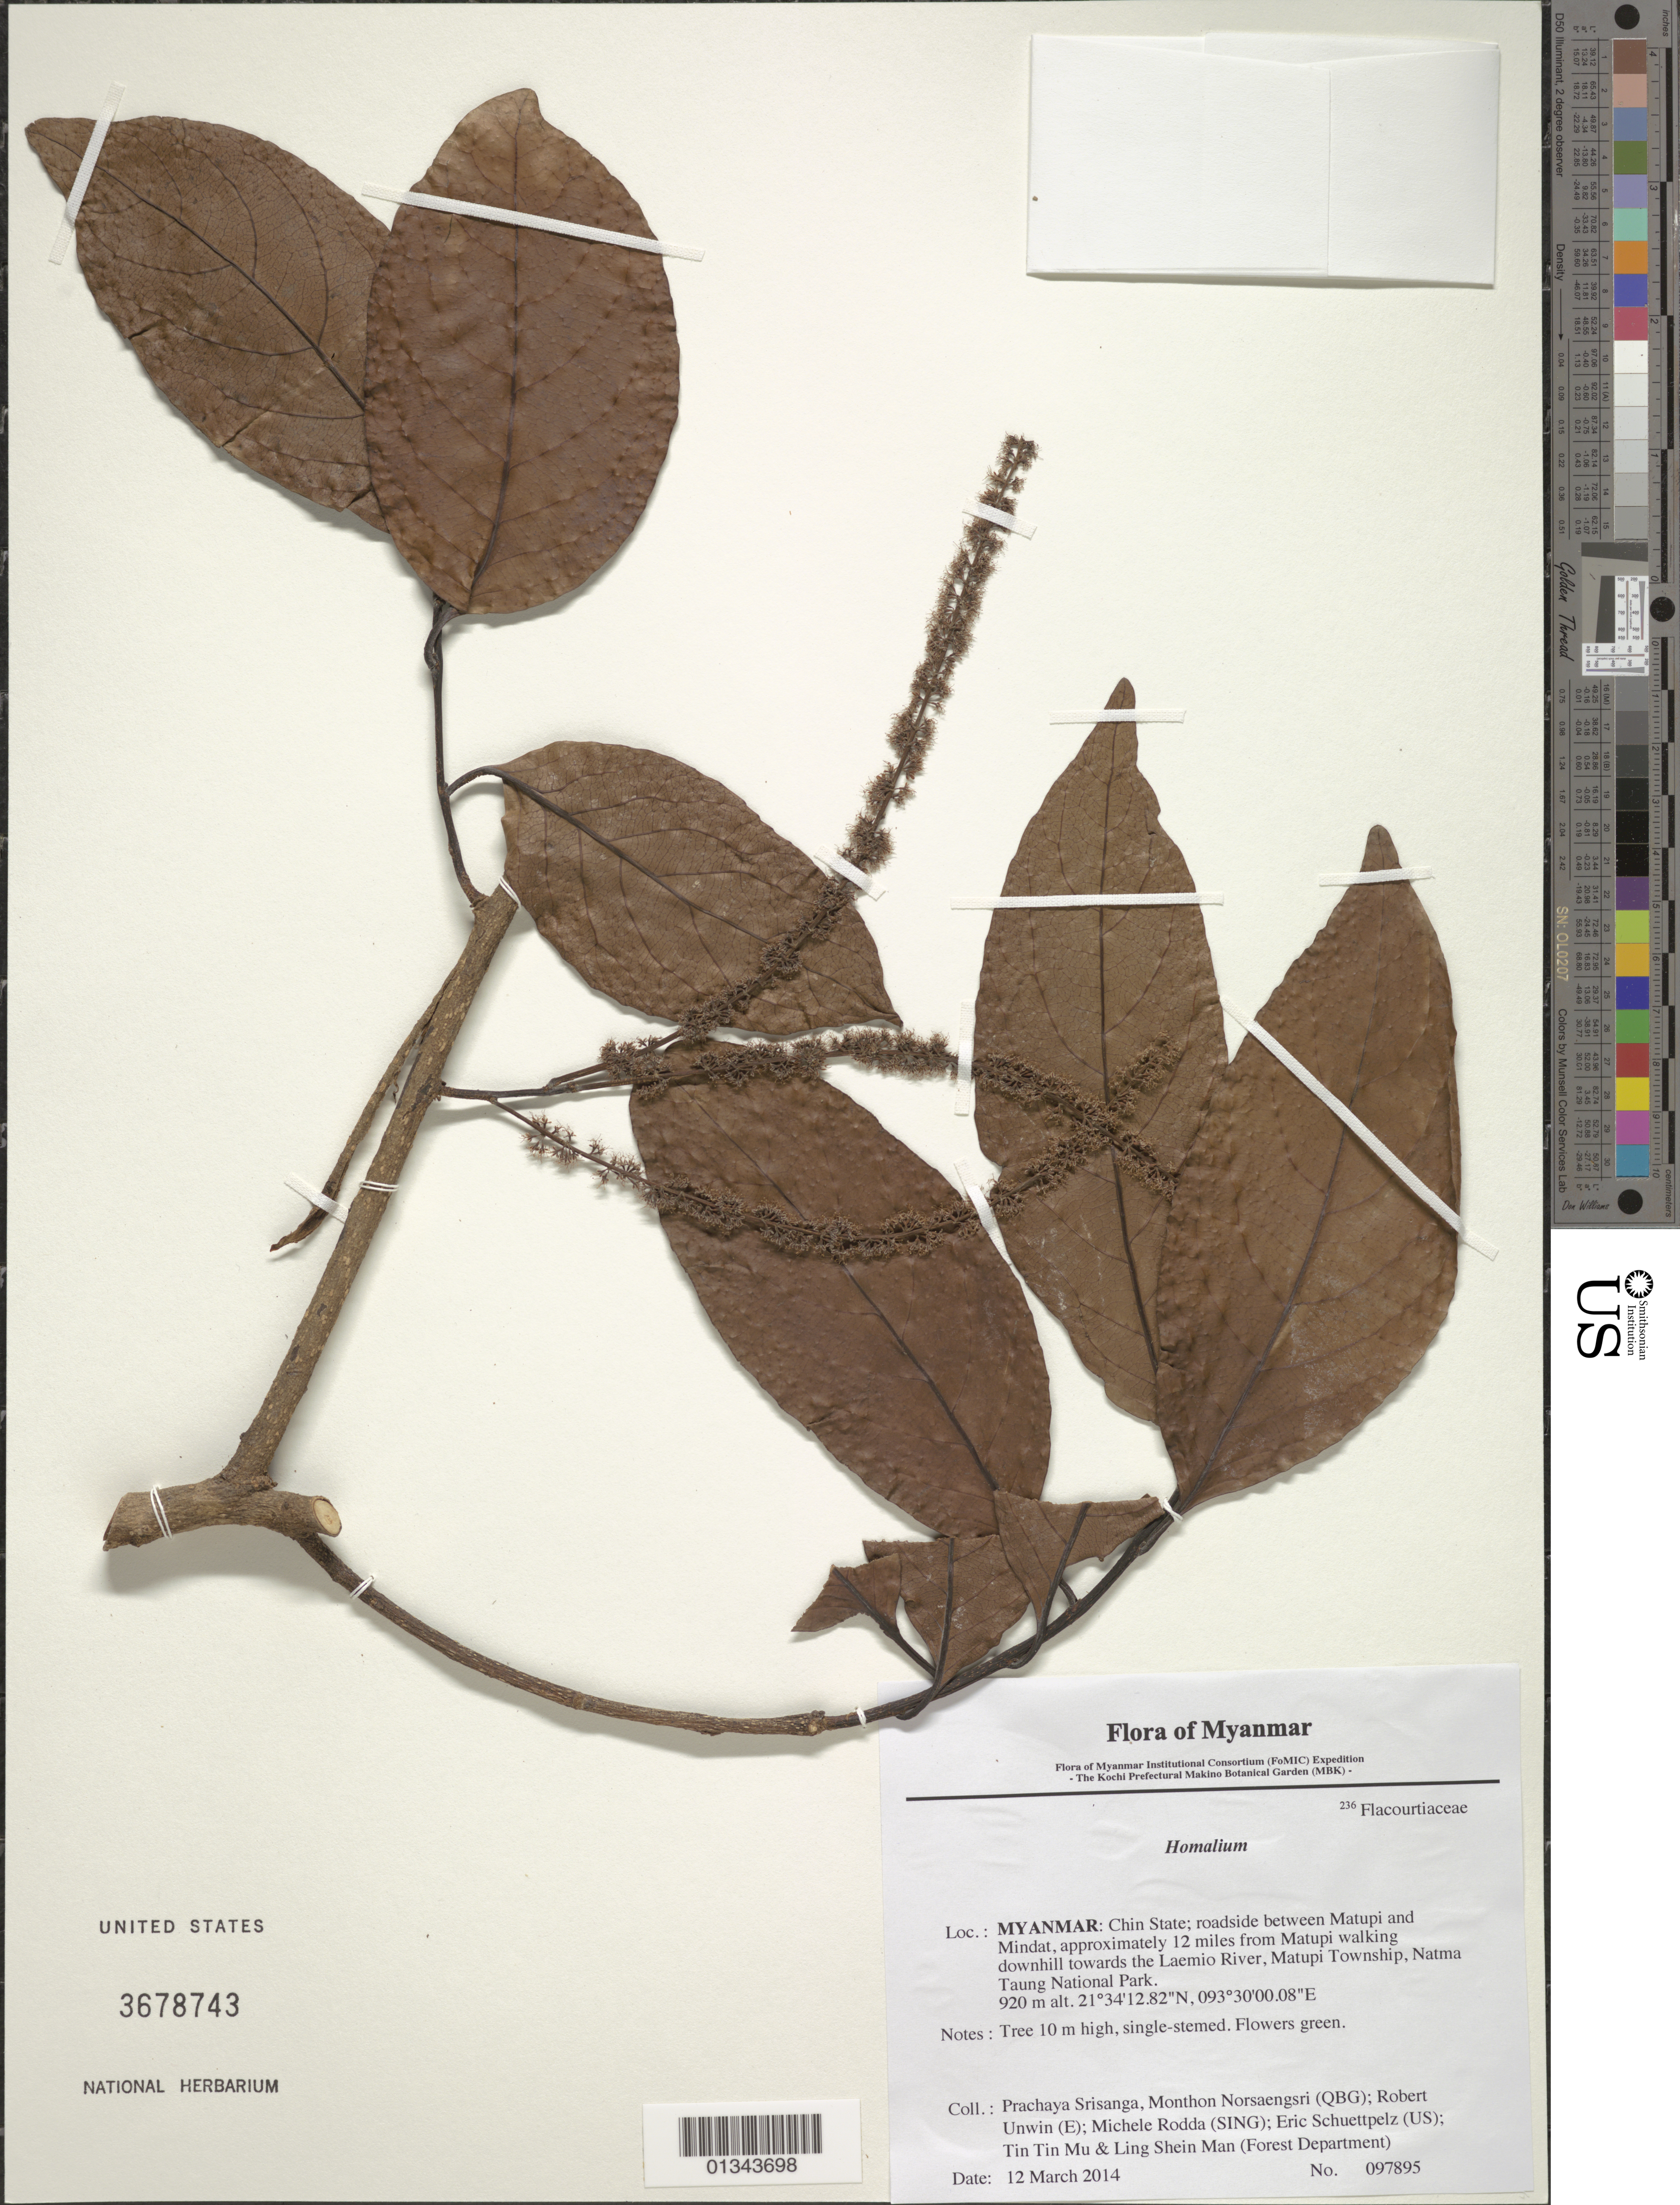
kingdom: Plantae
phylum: Tracheophyta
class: Magnoliopsida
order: Malpighiales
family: Salicaceae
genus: Homalium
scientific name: Homalium sp.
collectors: P. Srisanga, M. Norsaengsri, R. Unwin, M. Rodda, E. Schuettpelz, Tin Tin Mu & Ling Shein Man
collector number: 97895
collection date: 2014-03-12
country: Myanmar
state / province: Chin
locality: Roadside between Matupi and Mindat, approximately 12 miles from Matupi walking downhill towards the Laemio River, Matupi Township, Natma Taung National Park.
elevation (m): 920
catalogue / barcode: US 3678743